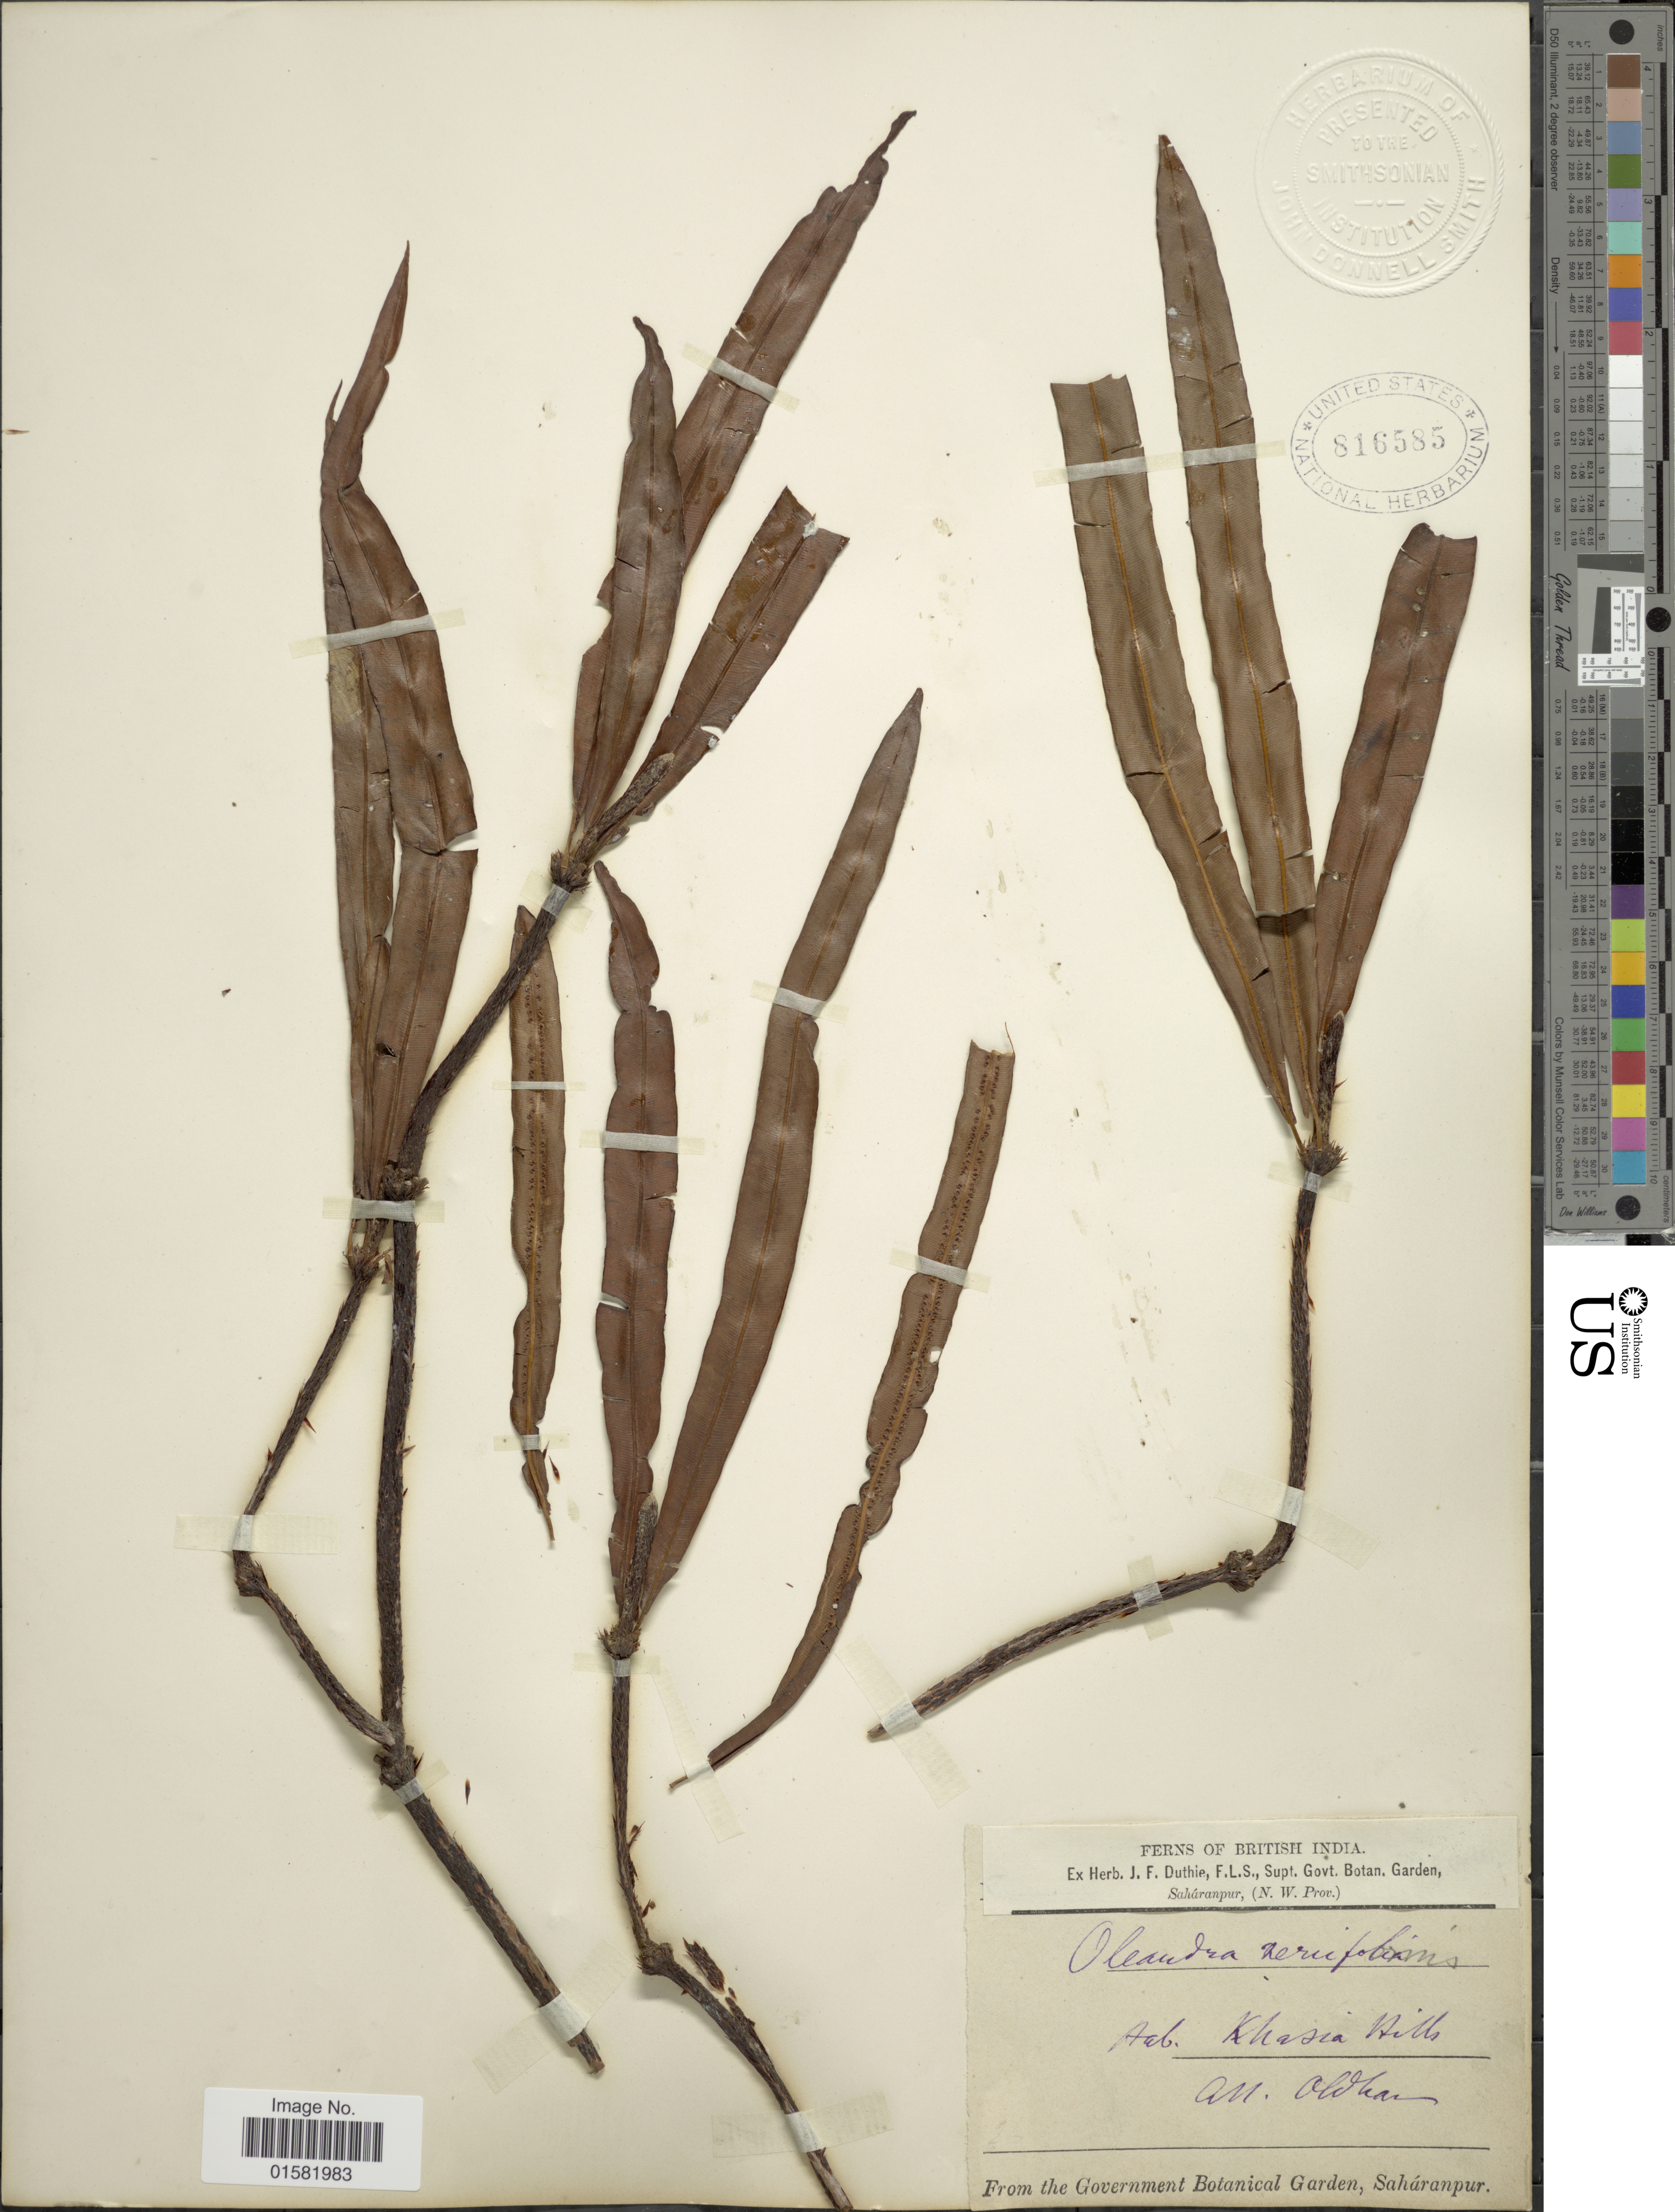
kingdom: Plantae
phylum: Tracheophyta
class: Polypodiopsida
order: Polypodiales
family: Oleandraceae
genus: Oleandra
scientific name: Oleandra neriiformis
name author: Cav.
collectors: Oldham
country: India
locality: British India, Khasia Hills.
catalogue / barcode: US 816585